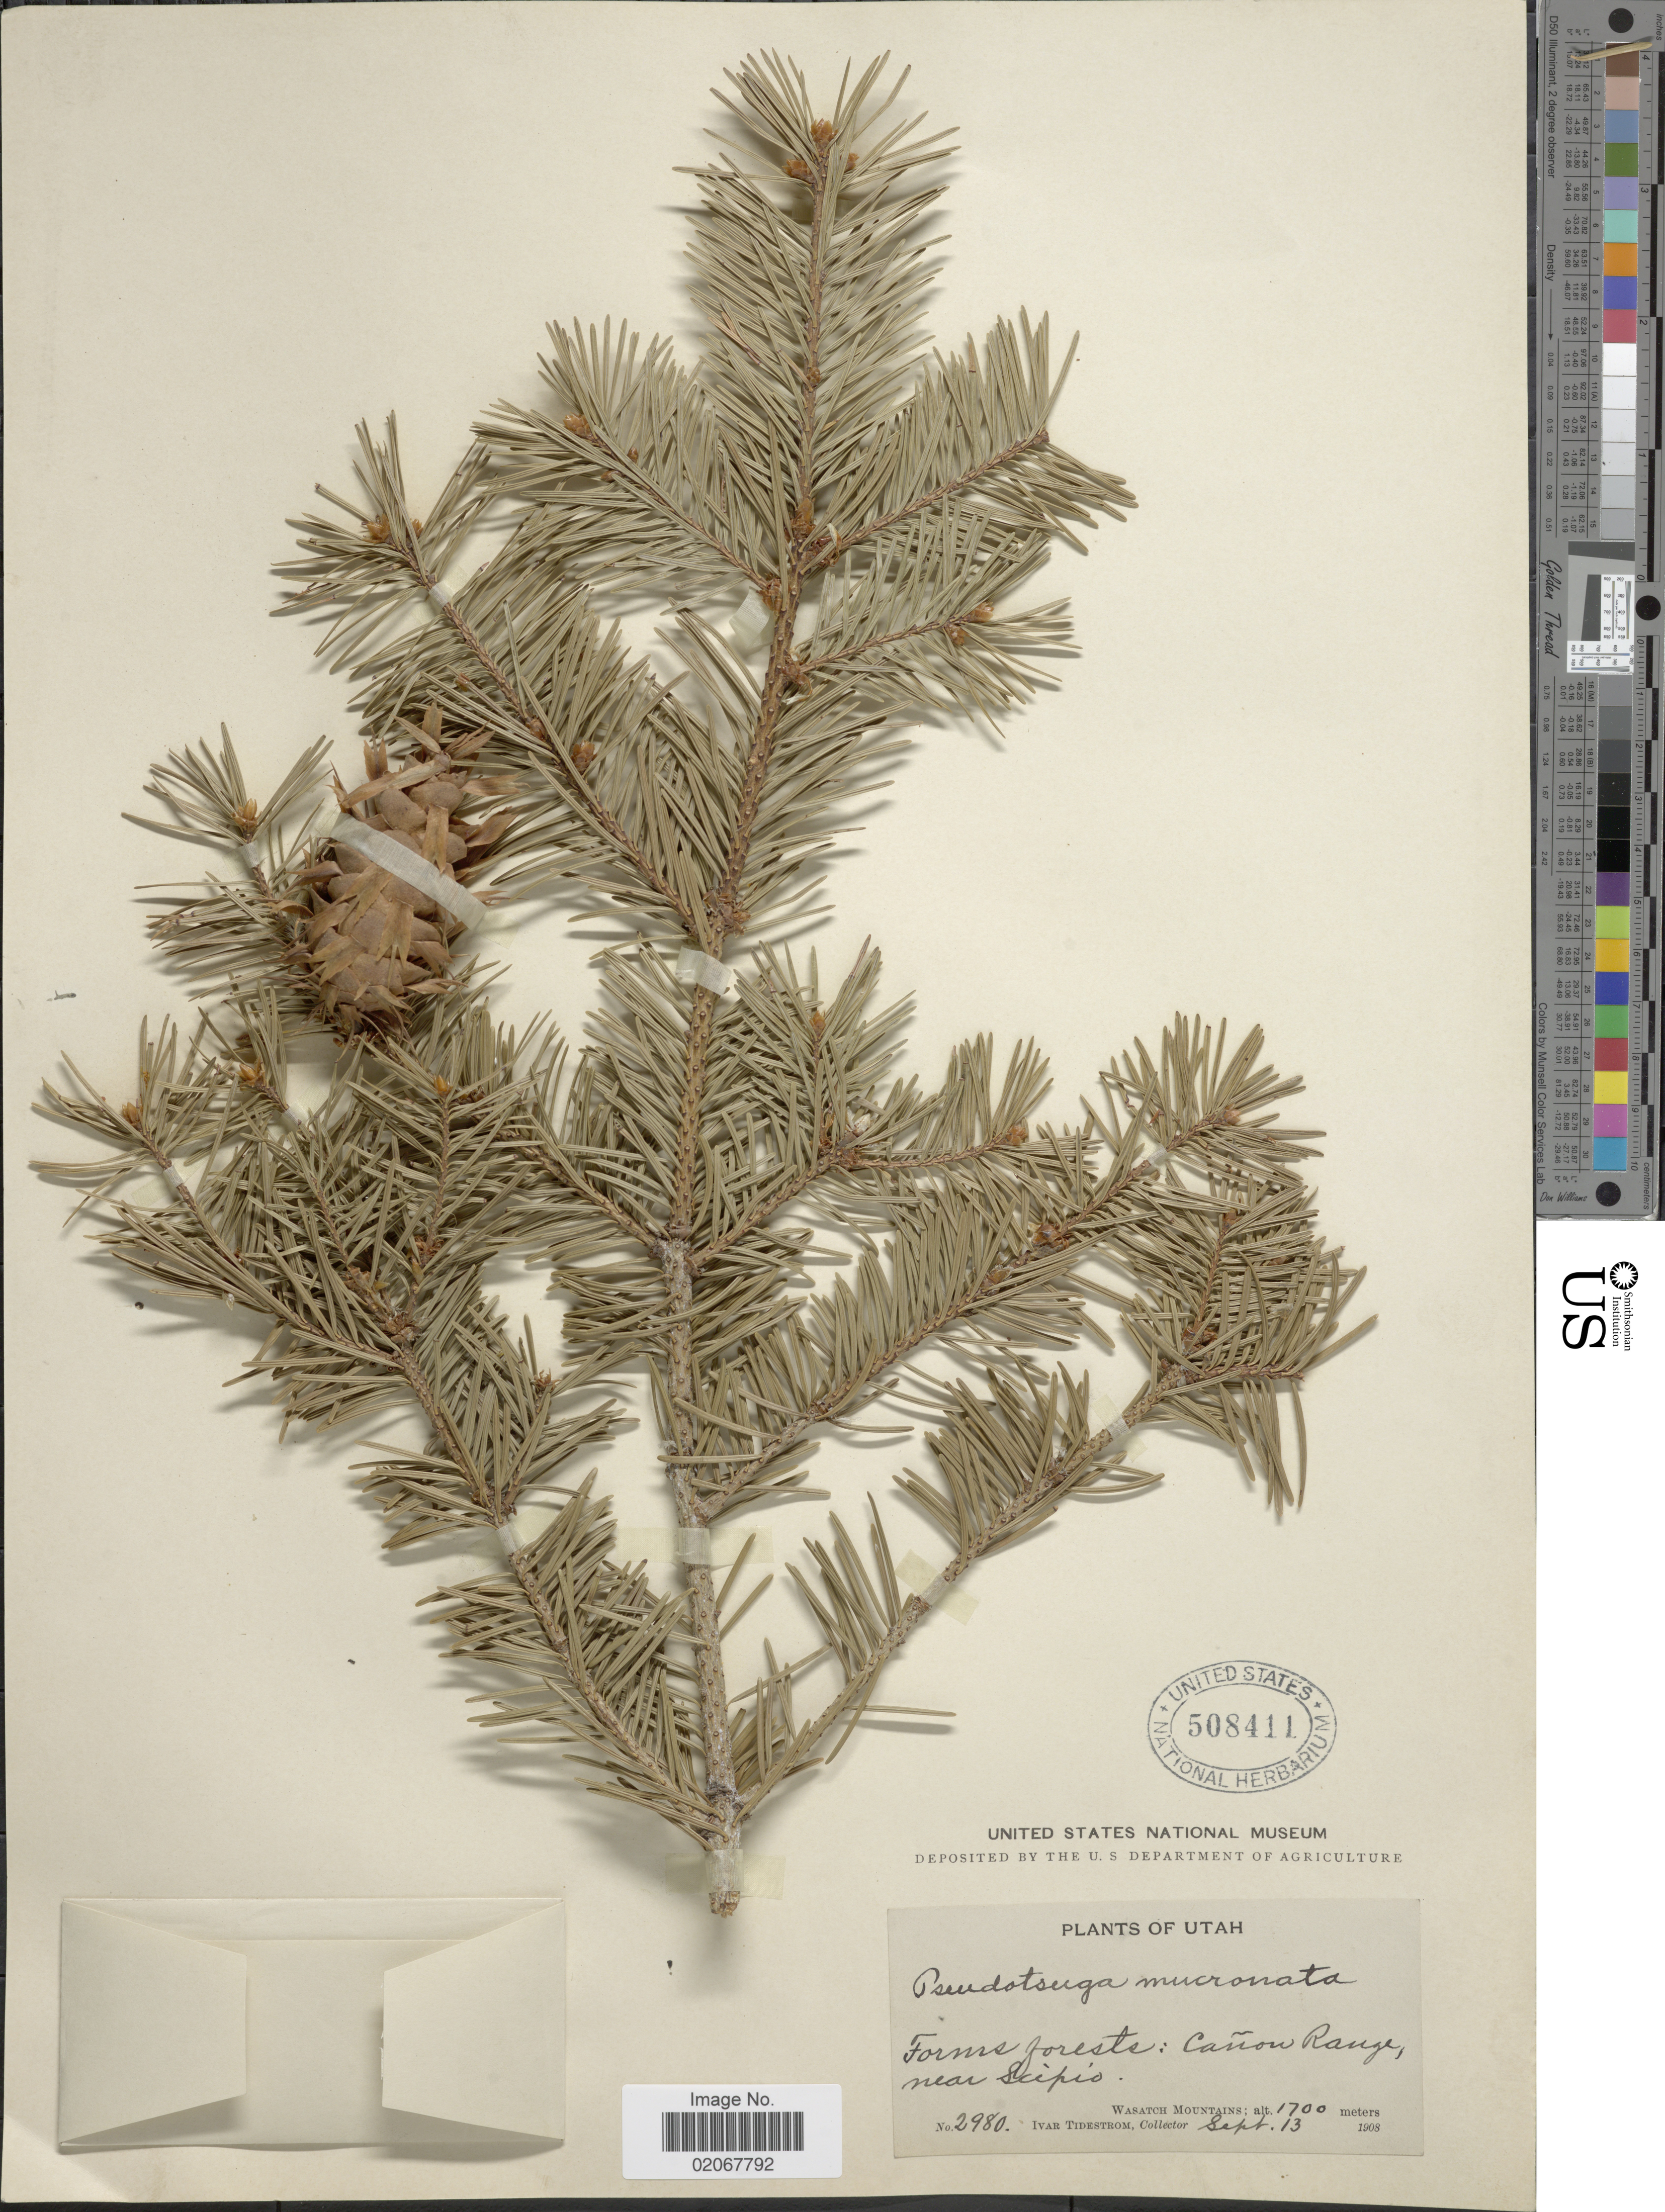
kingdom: Plantae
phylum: Tracheophyta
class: Pinopsida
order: Pinales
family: Pinaceae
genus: Pseudotsuga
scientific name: Pseudotsuga menziesii var. glauca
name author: (Beissn.) Franco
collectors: I. F. Tidestrom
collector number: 2980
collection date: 1908-09-13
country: United States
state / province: Utah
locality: Forms forests: Canon Range, near Scipio. Wasatch Mountains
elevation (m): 1700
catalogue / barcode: US 508411